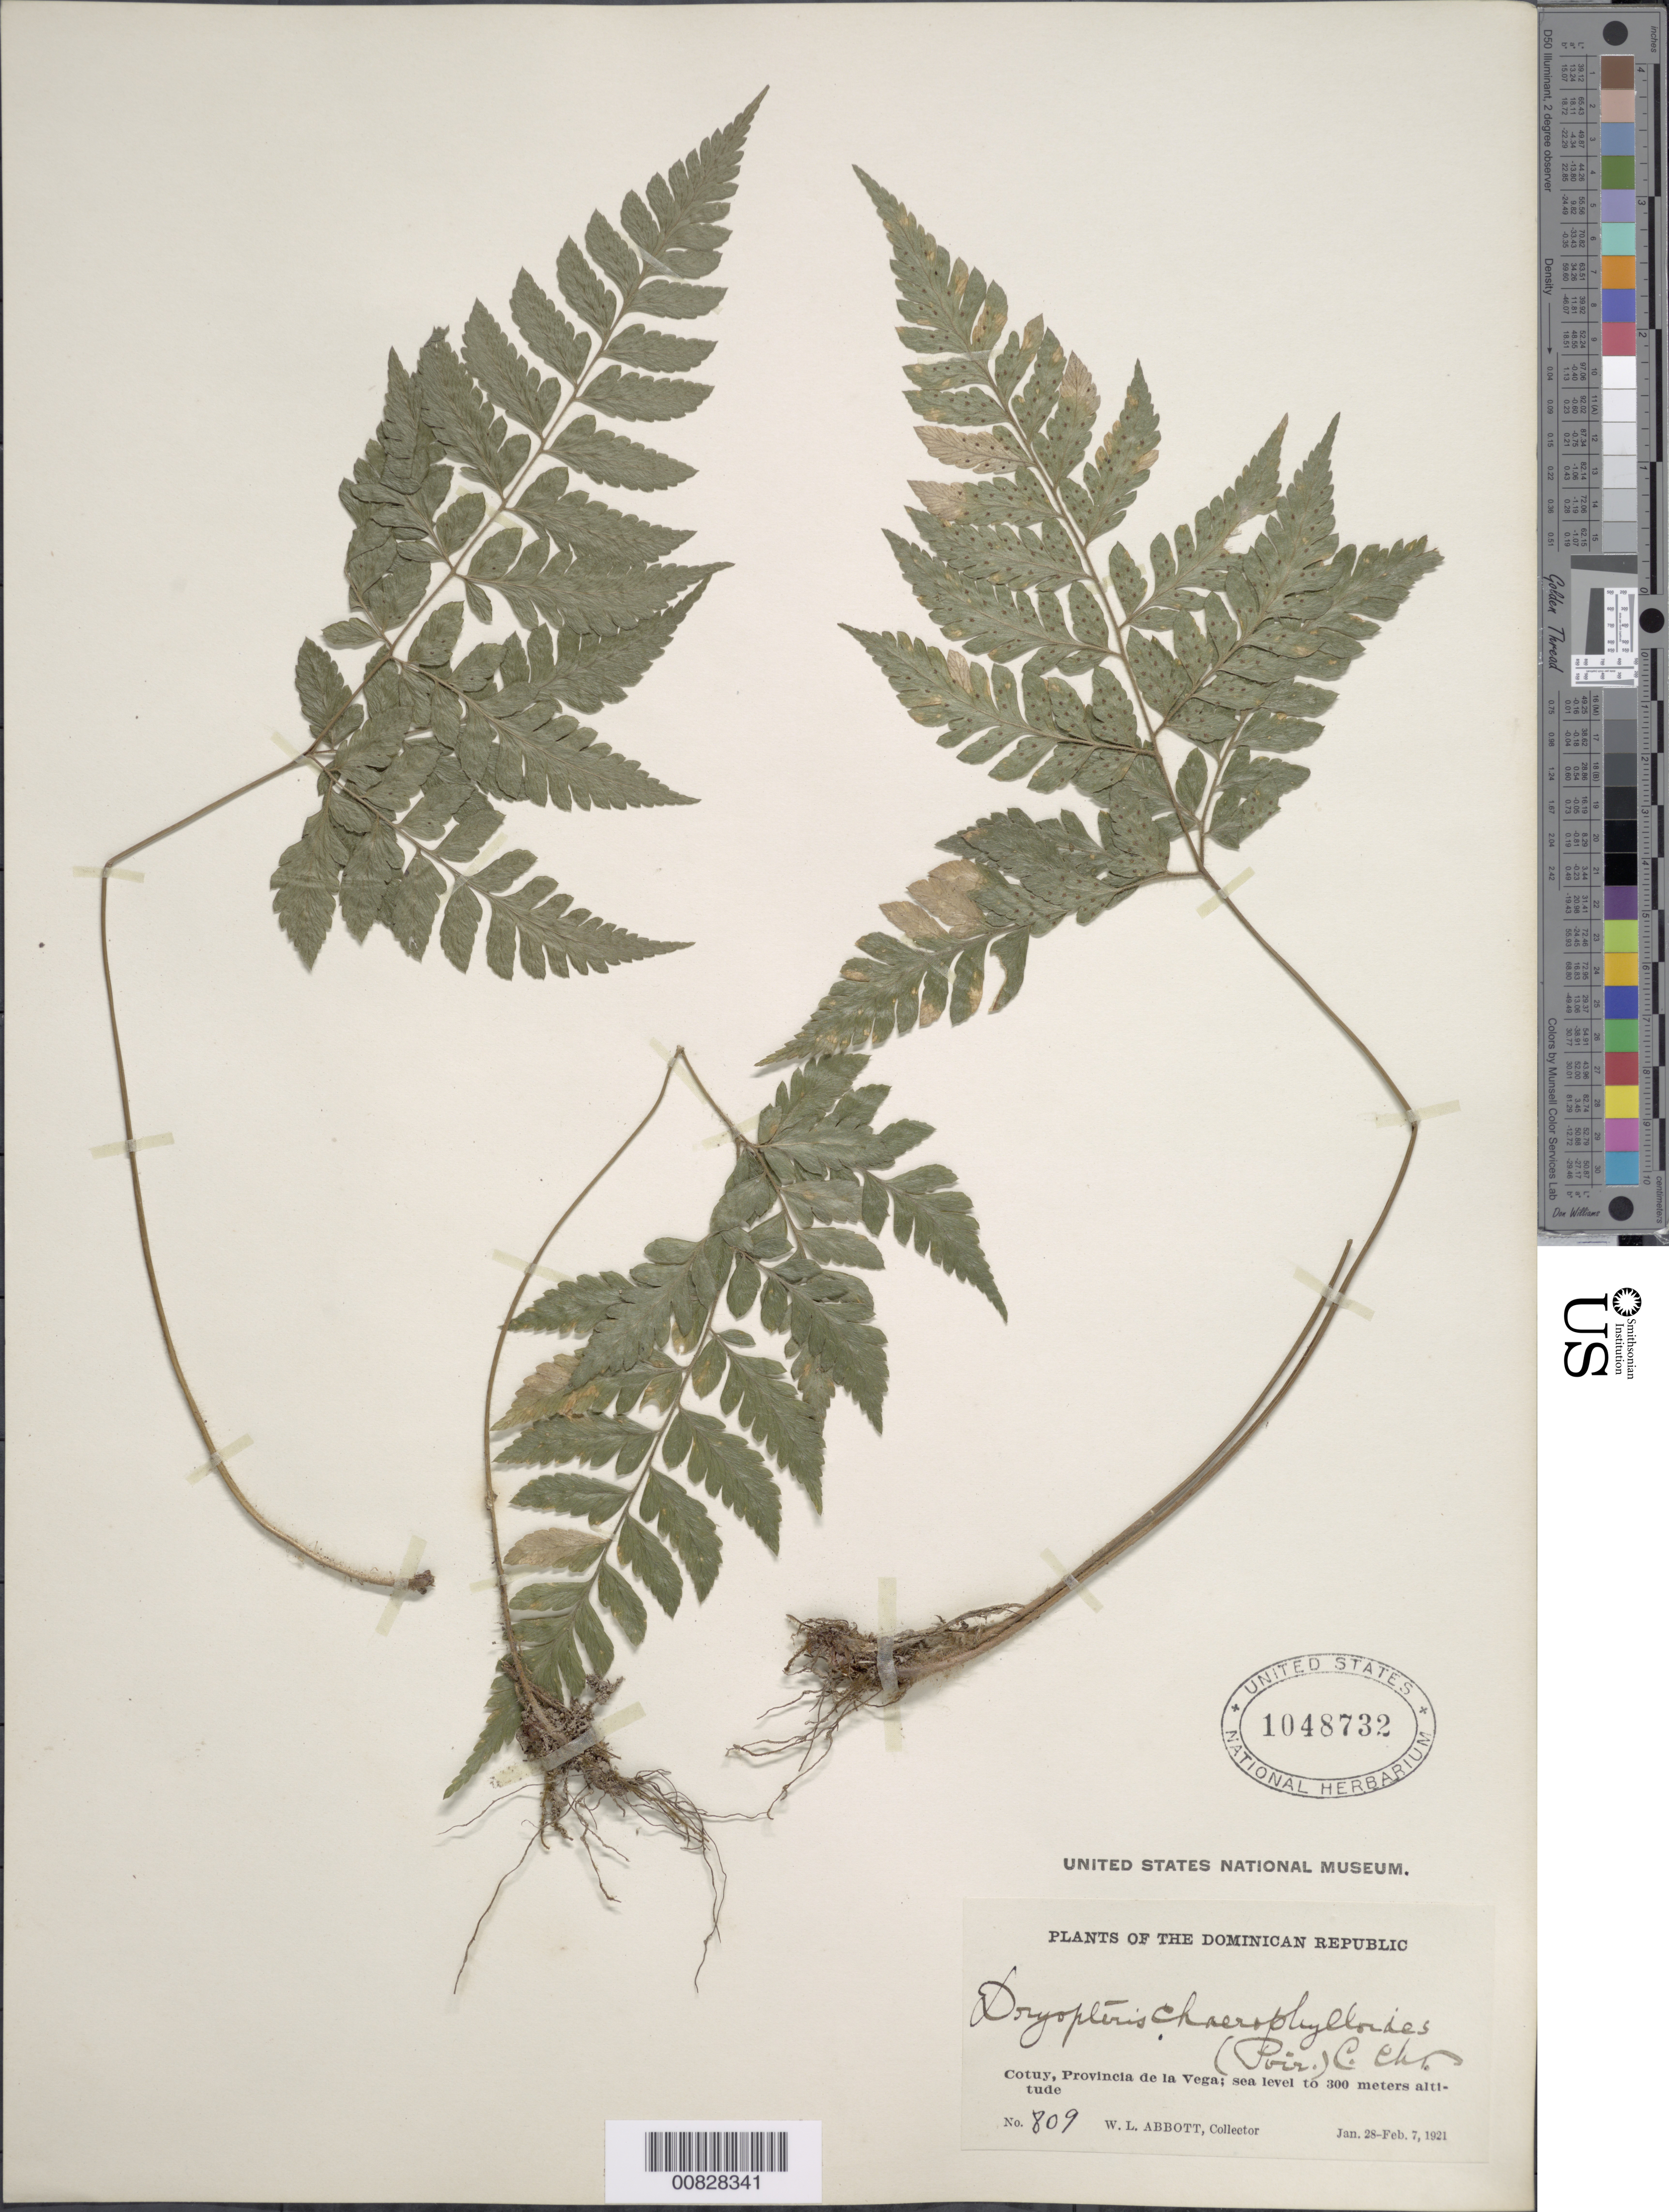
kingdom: Plantae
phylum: Tracheophyta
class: Polypodiopsida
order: Polypodiales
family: Dryopteridaceae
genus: Polystichopsis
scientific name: Polystichopsis chaerophylloides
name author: (Poir.) C.V. Morton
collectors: W. L. Abbott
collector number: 809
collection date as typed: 28 Jan 1921 to 07 Feb 1921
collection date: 1921-01-28/1921-02-07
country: Dominican Republic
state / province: La Vega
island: Hispaniola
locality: Cotuy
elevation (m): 0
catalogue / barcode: US 1048732